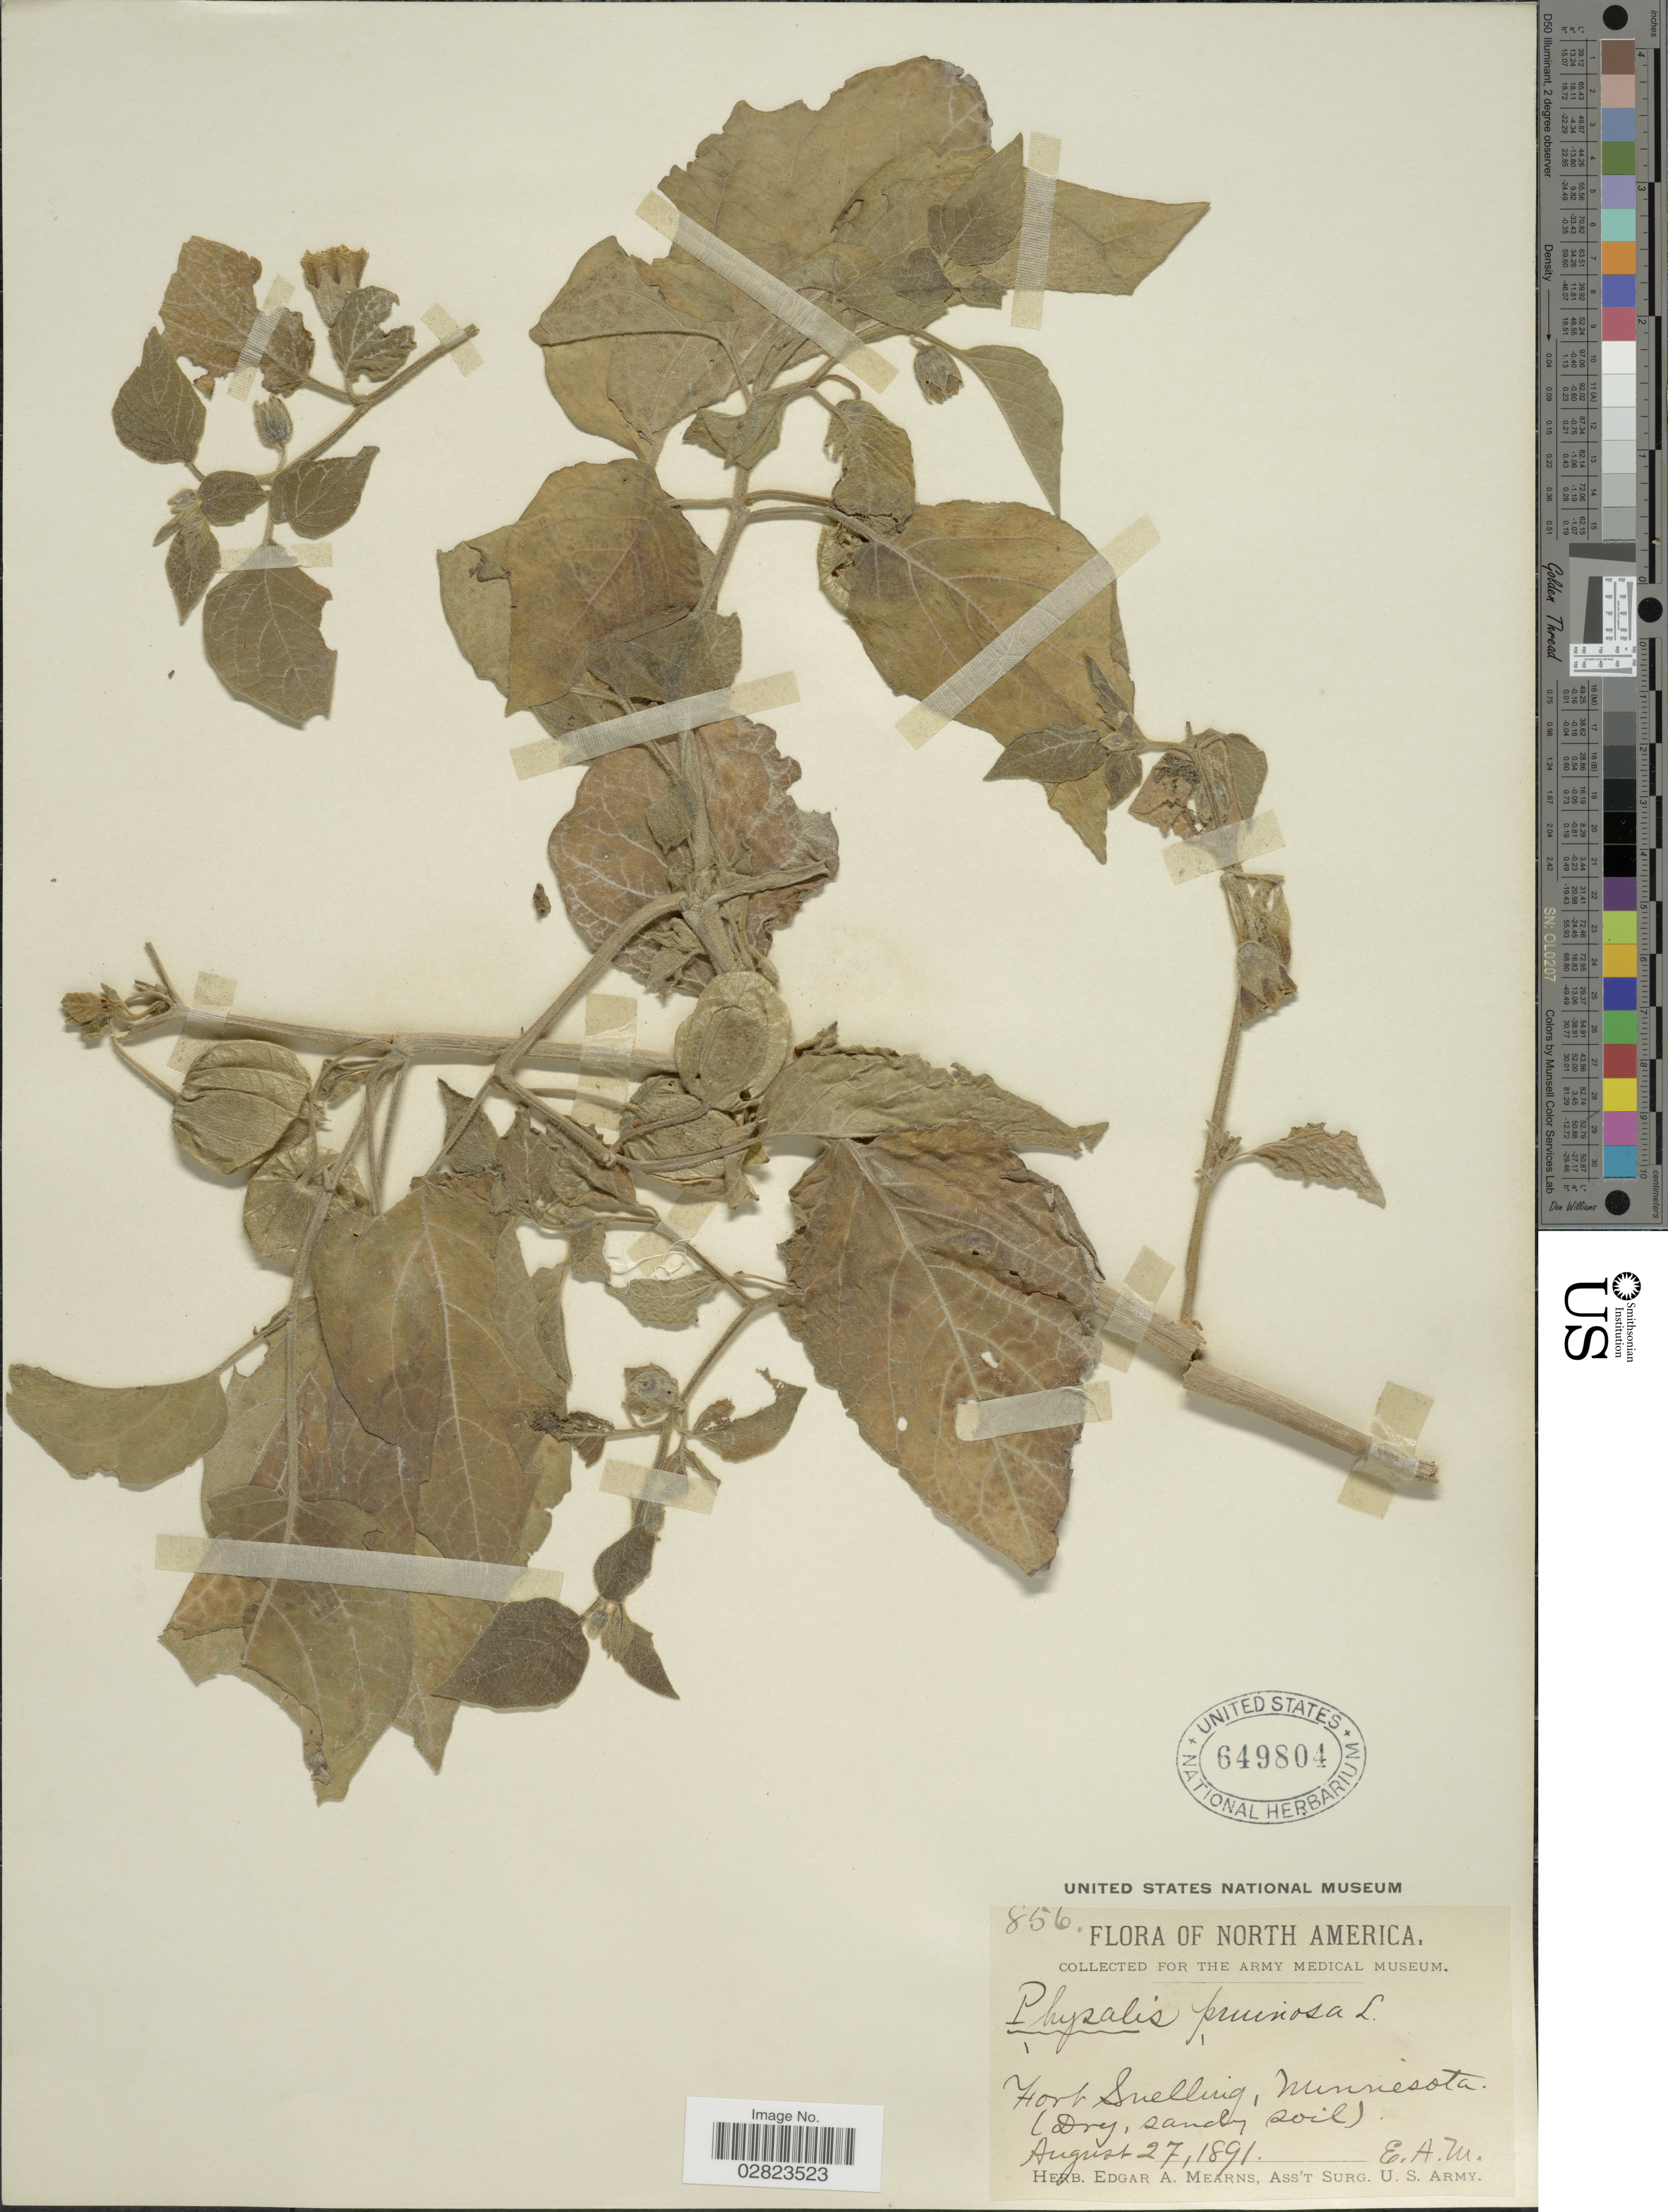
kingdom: Plantae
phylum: Tracheophyta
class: Magnoliopsida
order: Solanales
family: Solanaceae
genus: Physalis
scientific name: Physalis heterophylla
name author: Nees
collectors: E. A. Mearns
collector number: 856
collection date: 1891-08-27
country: United States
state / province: Minnesota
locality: Fort Snelling.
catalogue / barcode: US 649804